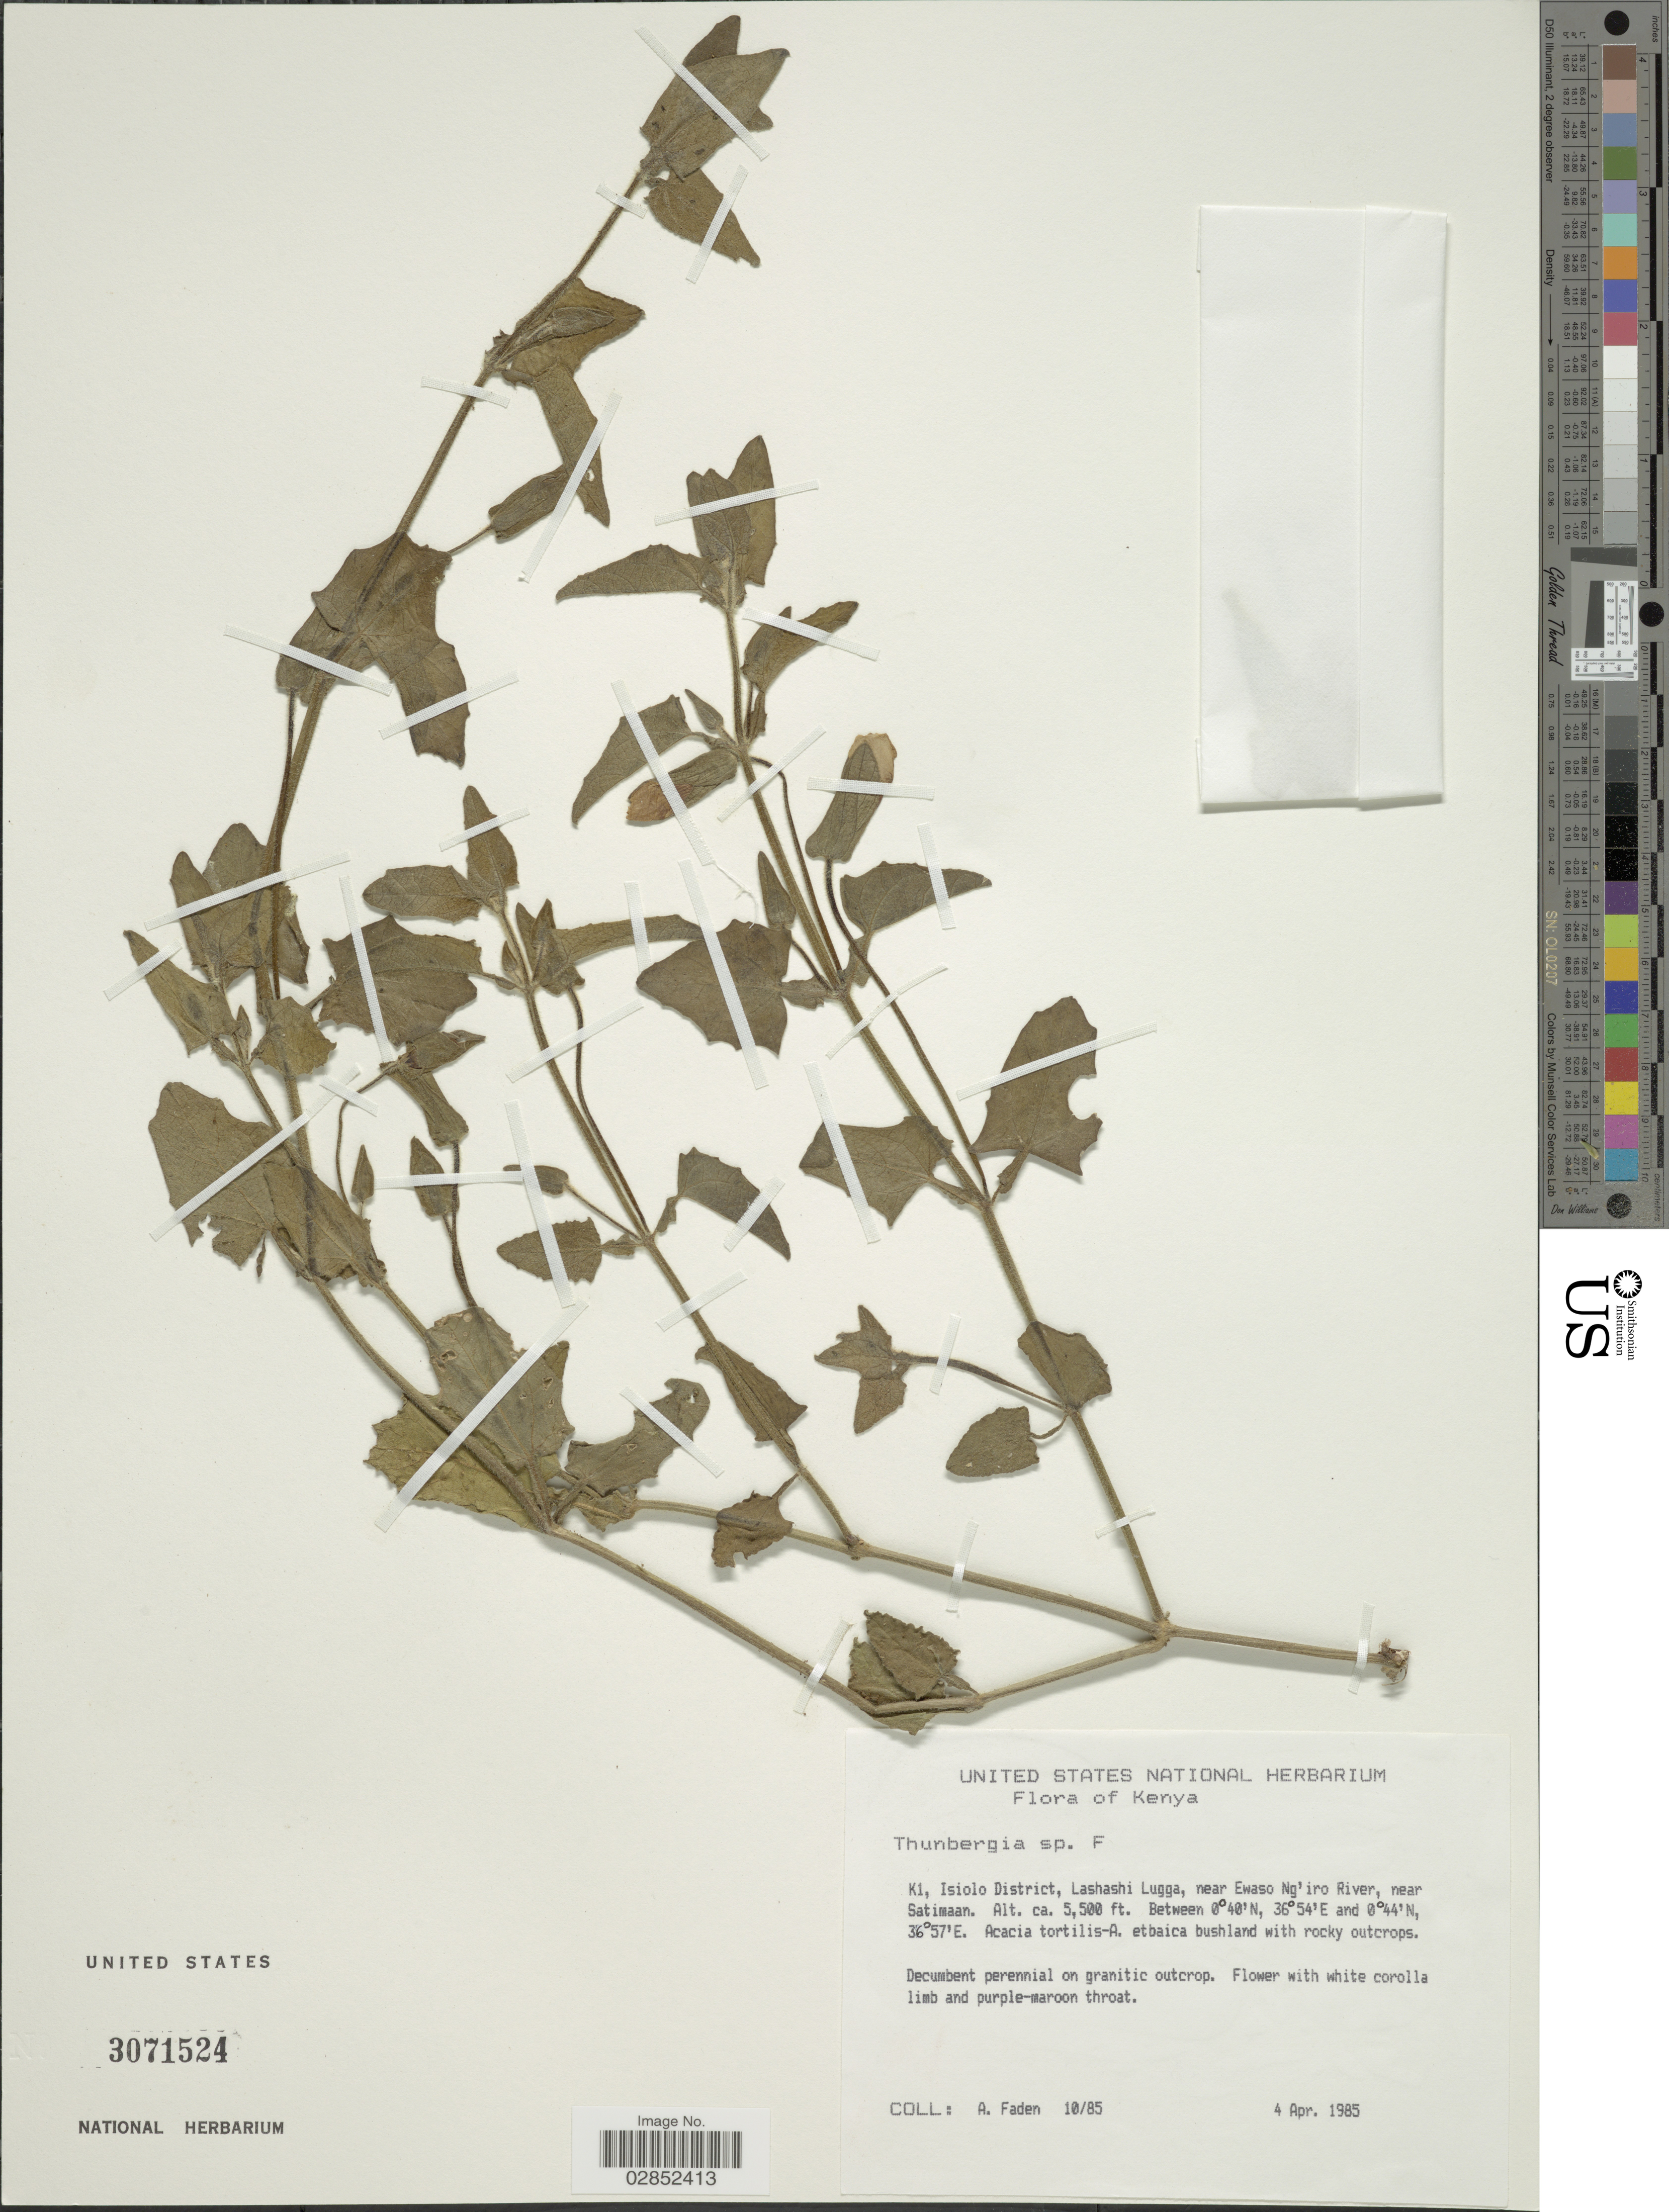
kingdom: Plantae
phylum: Tracheophyta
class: Magnoliopsida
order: Lamiales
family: Acanthaceae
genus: Thunbergia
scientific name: Thunbergia sp.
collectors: A. J. Faden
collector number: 10/85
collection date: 1985-04-04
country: Kenya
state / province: Isiolo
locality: K1, Isiolo District, Lashashi Lugga, near Ewaso Ng'iro River, near Satimaan.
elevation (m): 1676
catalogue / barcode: US 3071524